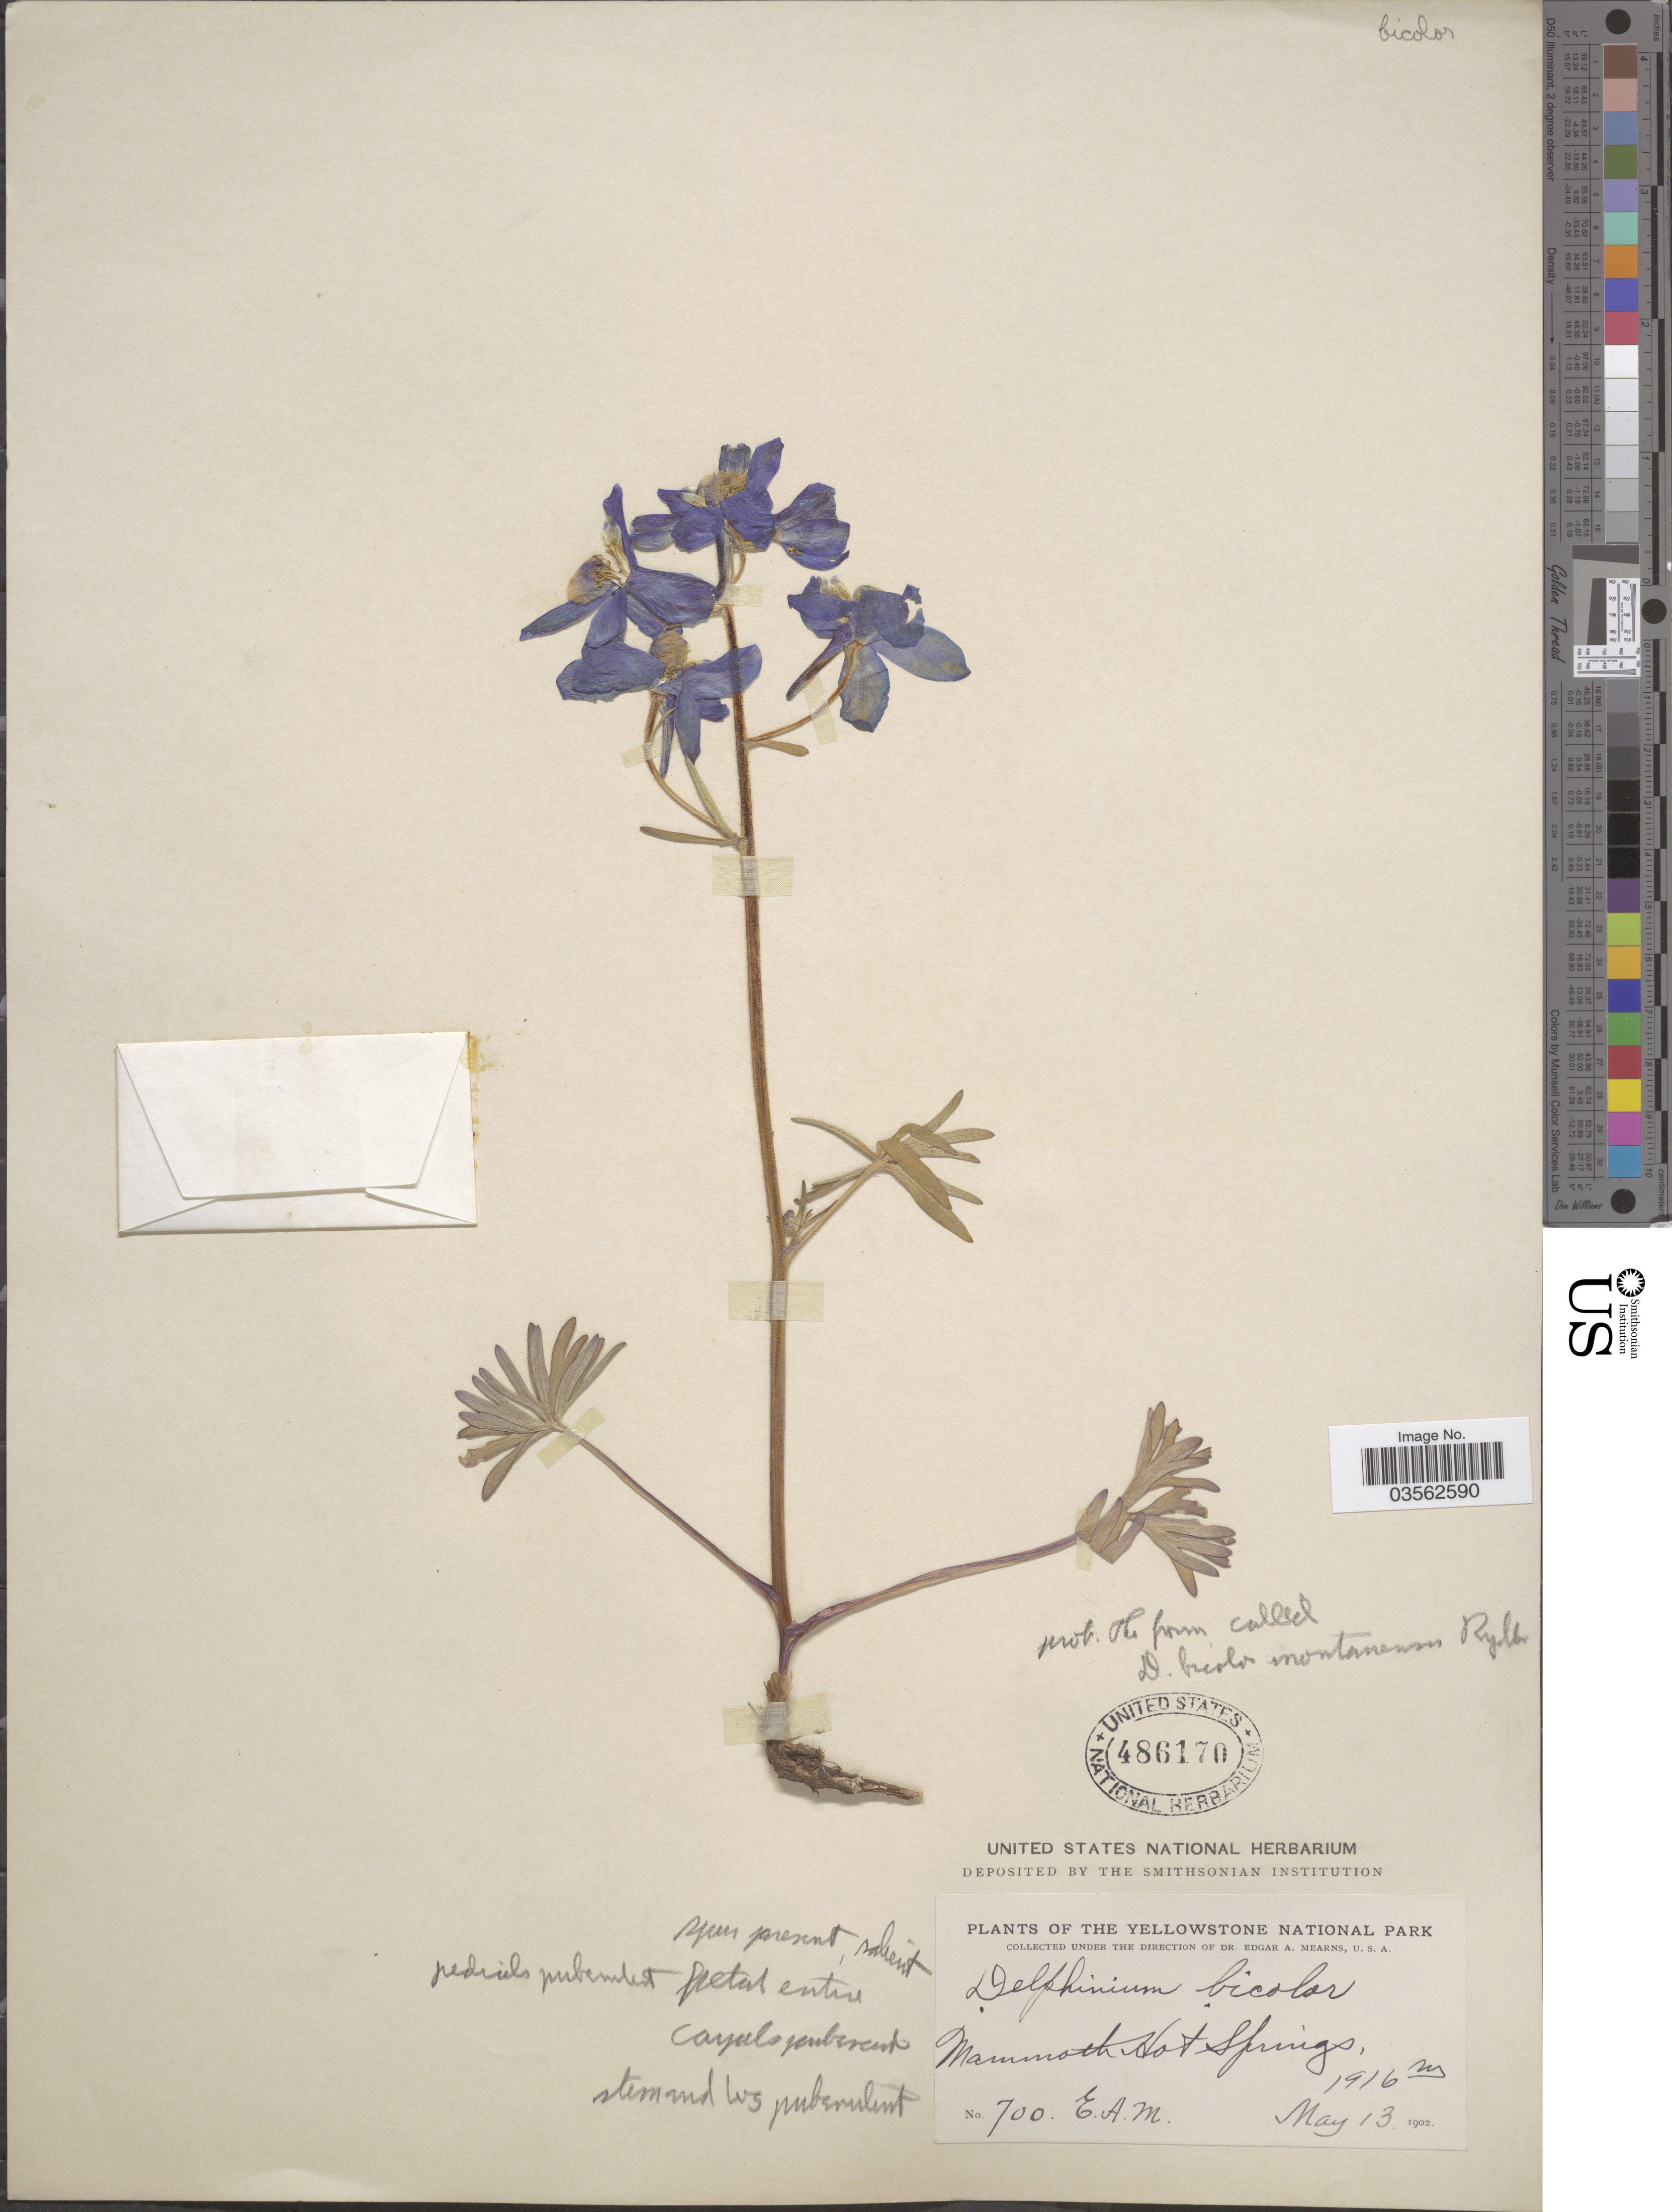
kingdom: Plantae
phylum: Tracheophyta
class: Magnoliopsida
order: Ranunculales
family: Ranunculaceae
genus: Delphinium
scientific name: Delphinium bicolor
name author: Nutt.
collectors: E. A. Mearns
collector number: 700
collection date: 1902-05-13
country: United States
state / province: Wyoming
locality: The Yellowstone National Park. Mammoth Hot Springs.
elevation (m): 1916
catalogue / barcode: US 486170